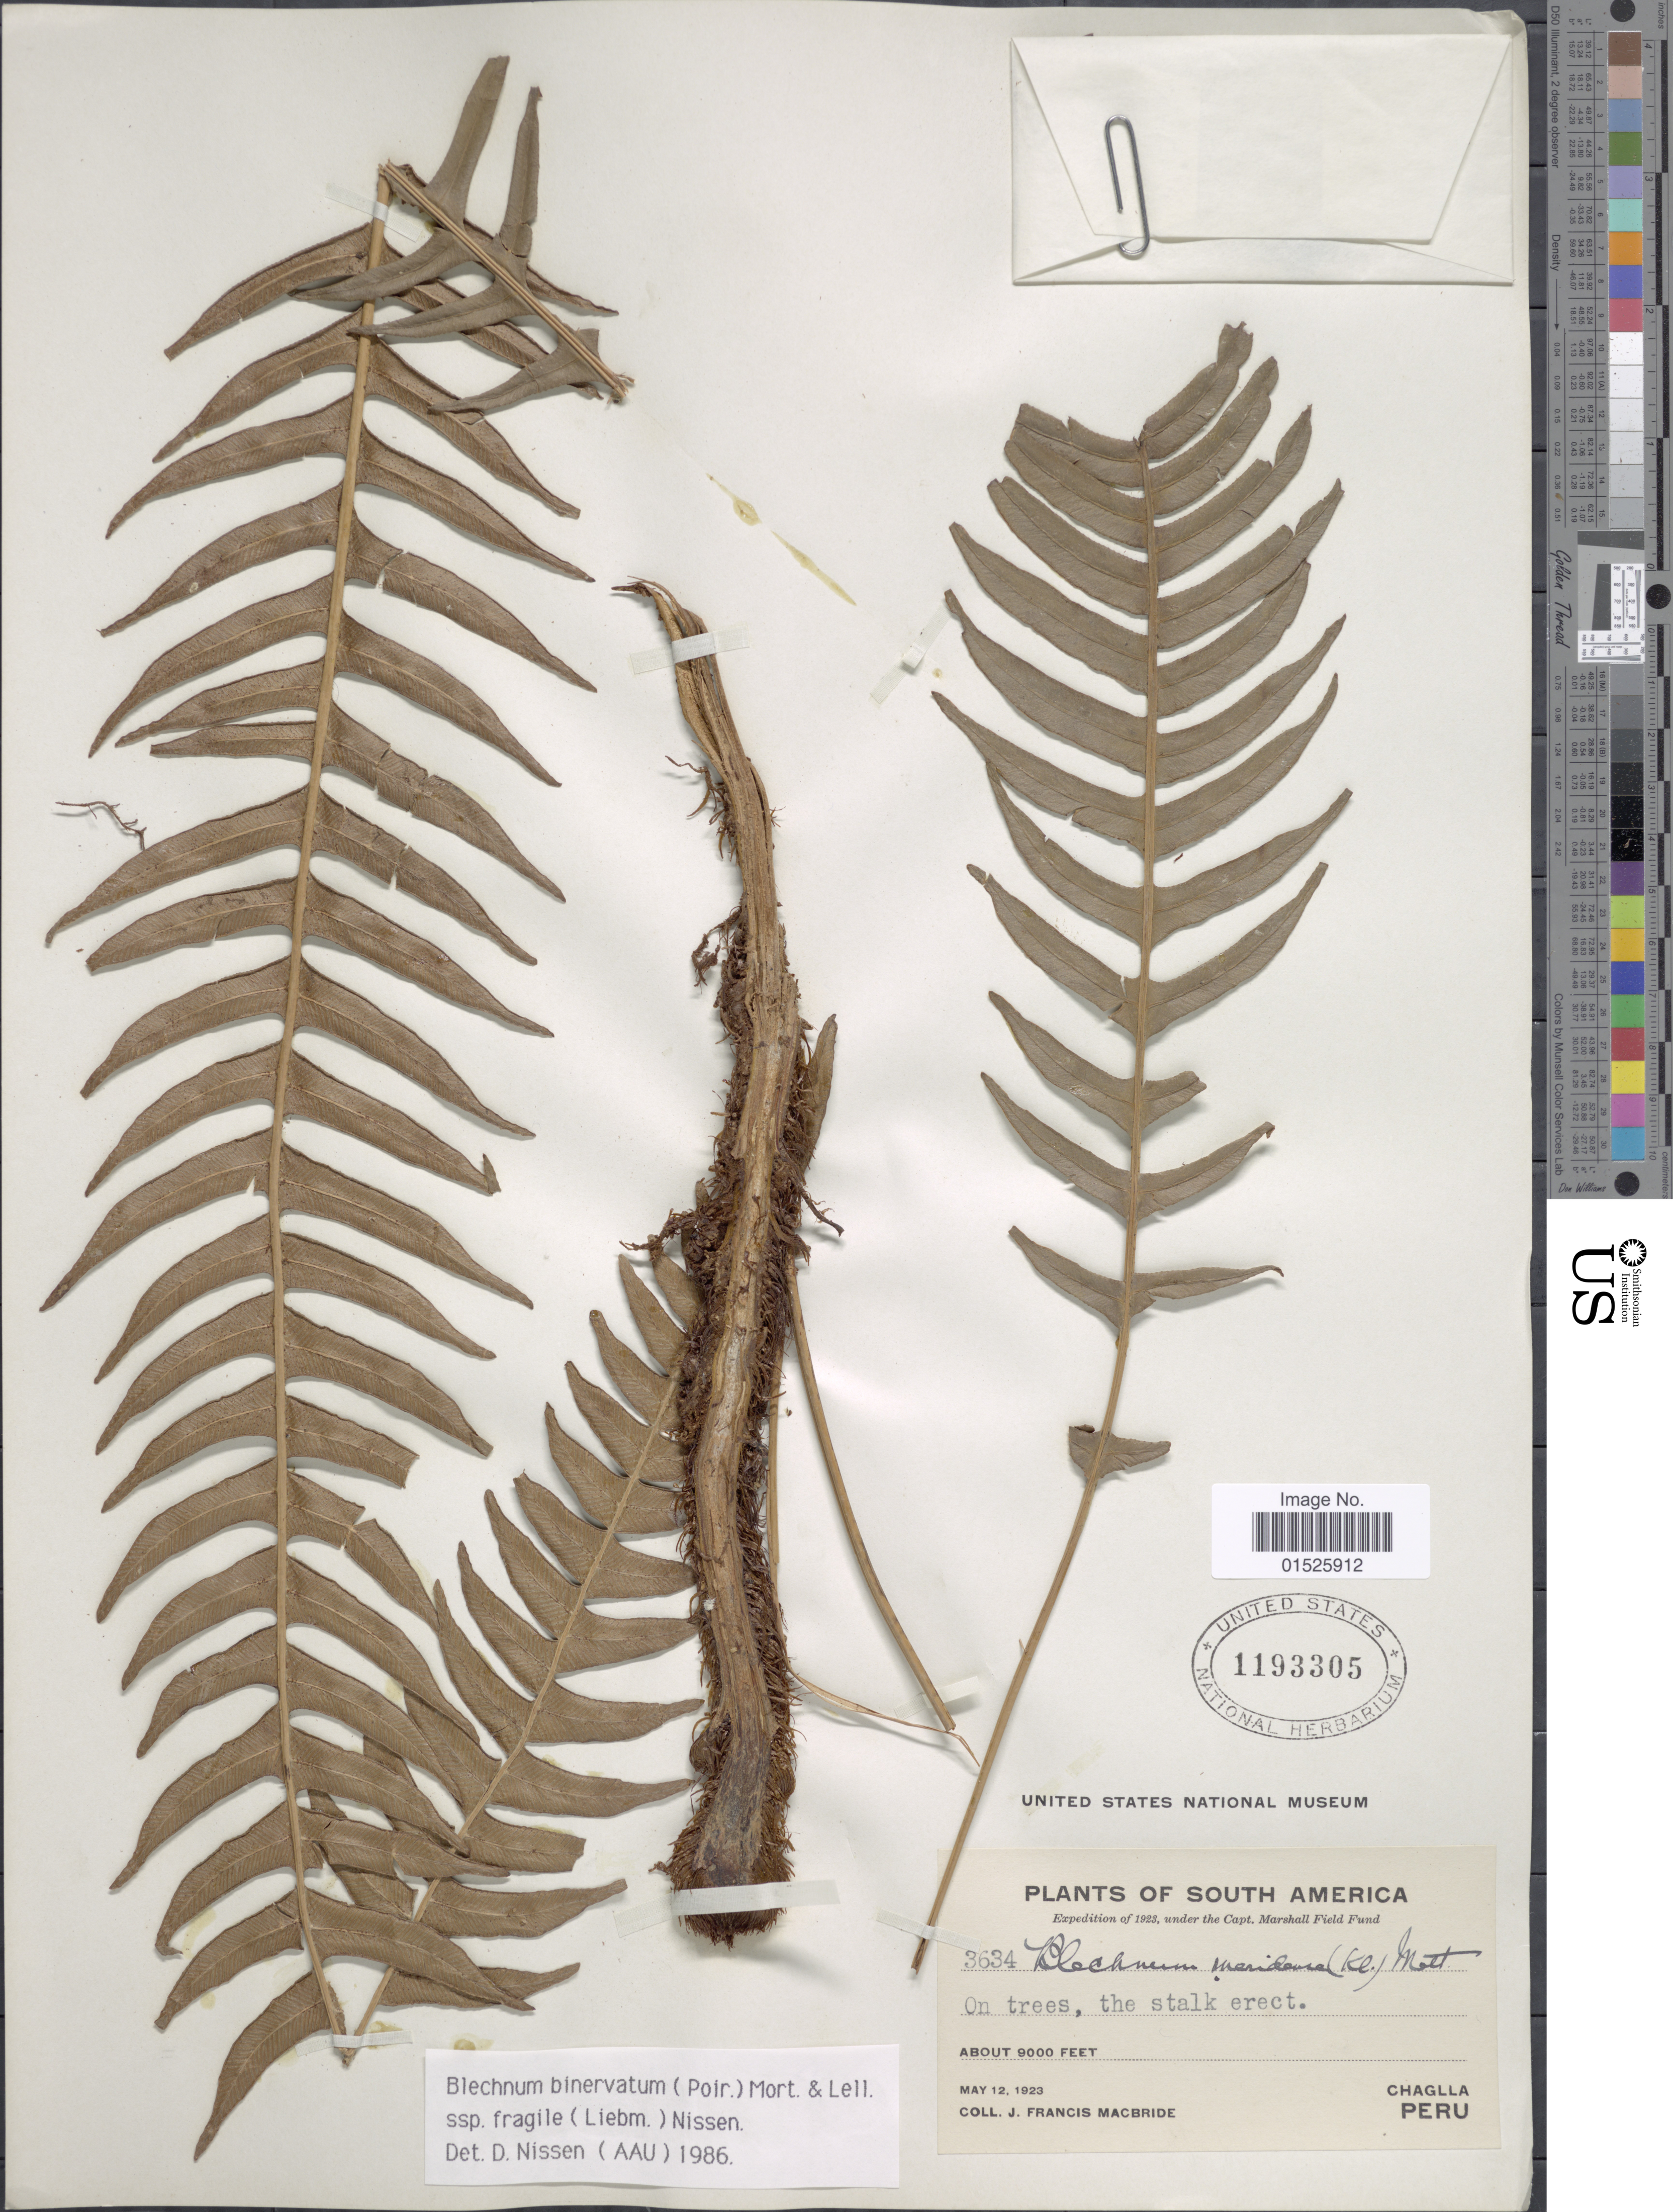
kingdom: Plantae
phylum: Tracheophyta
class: Polypodiopsida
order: Polypodiales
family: Blechnaceae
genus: Blechnum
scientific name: Blechnum fragile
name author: (Liebm.) C.V. Morton & Lellinger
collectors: J. F. Macbride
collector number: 3634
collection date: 1923-05-12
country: Peru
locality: Chaglla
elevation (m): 2743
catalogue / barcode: US 1193305